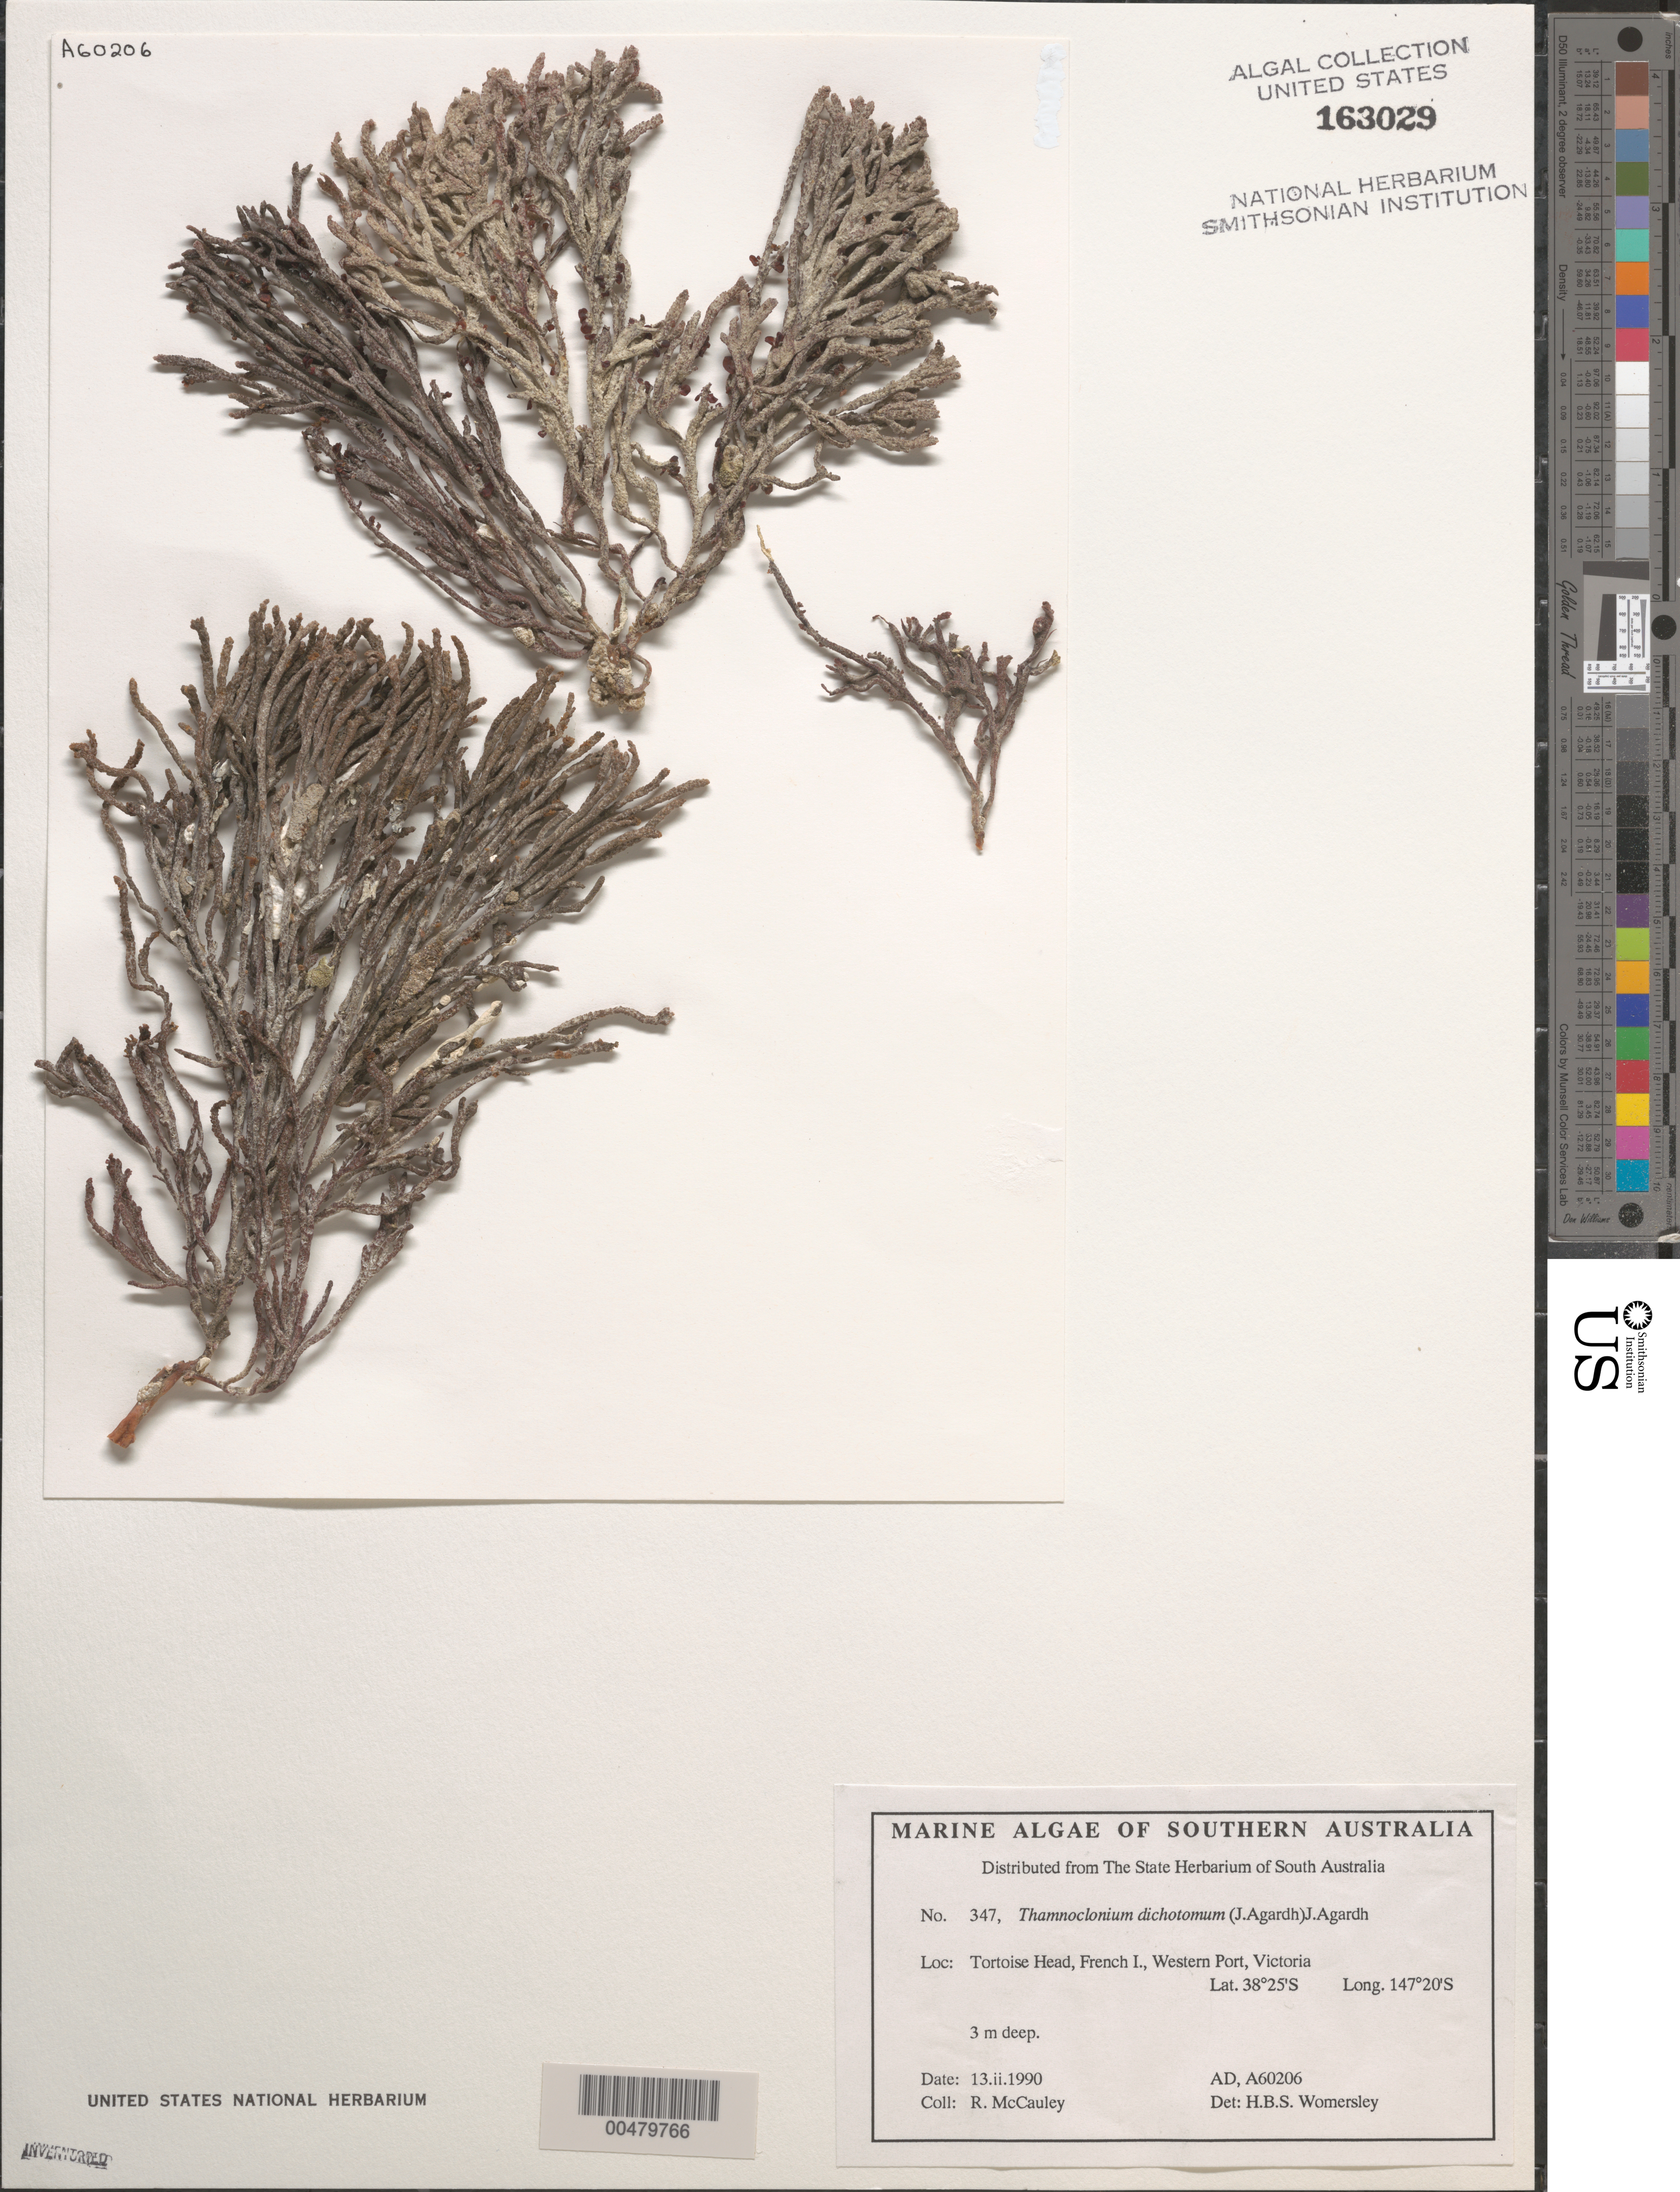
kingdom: Plantae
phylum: Rhodophyta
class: Florideophyceae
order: Cryptonemiales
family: Cryptonemiaceae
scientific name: Thamnoclonium dichotomum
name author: (J. Agardh) J. Agardh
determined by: Womersley, H. B. S.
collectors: R. McCauley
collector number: Ad A60206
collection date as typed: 13 Feb 1990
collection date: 1990-02-13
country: Australia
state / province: Victoria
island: French Island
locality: Tortoise Head, Western Port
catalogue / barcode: US 163029